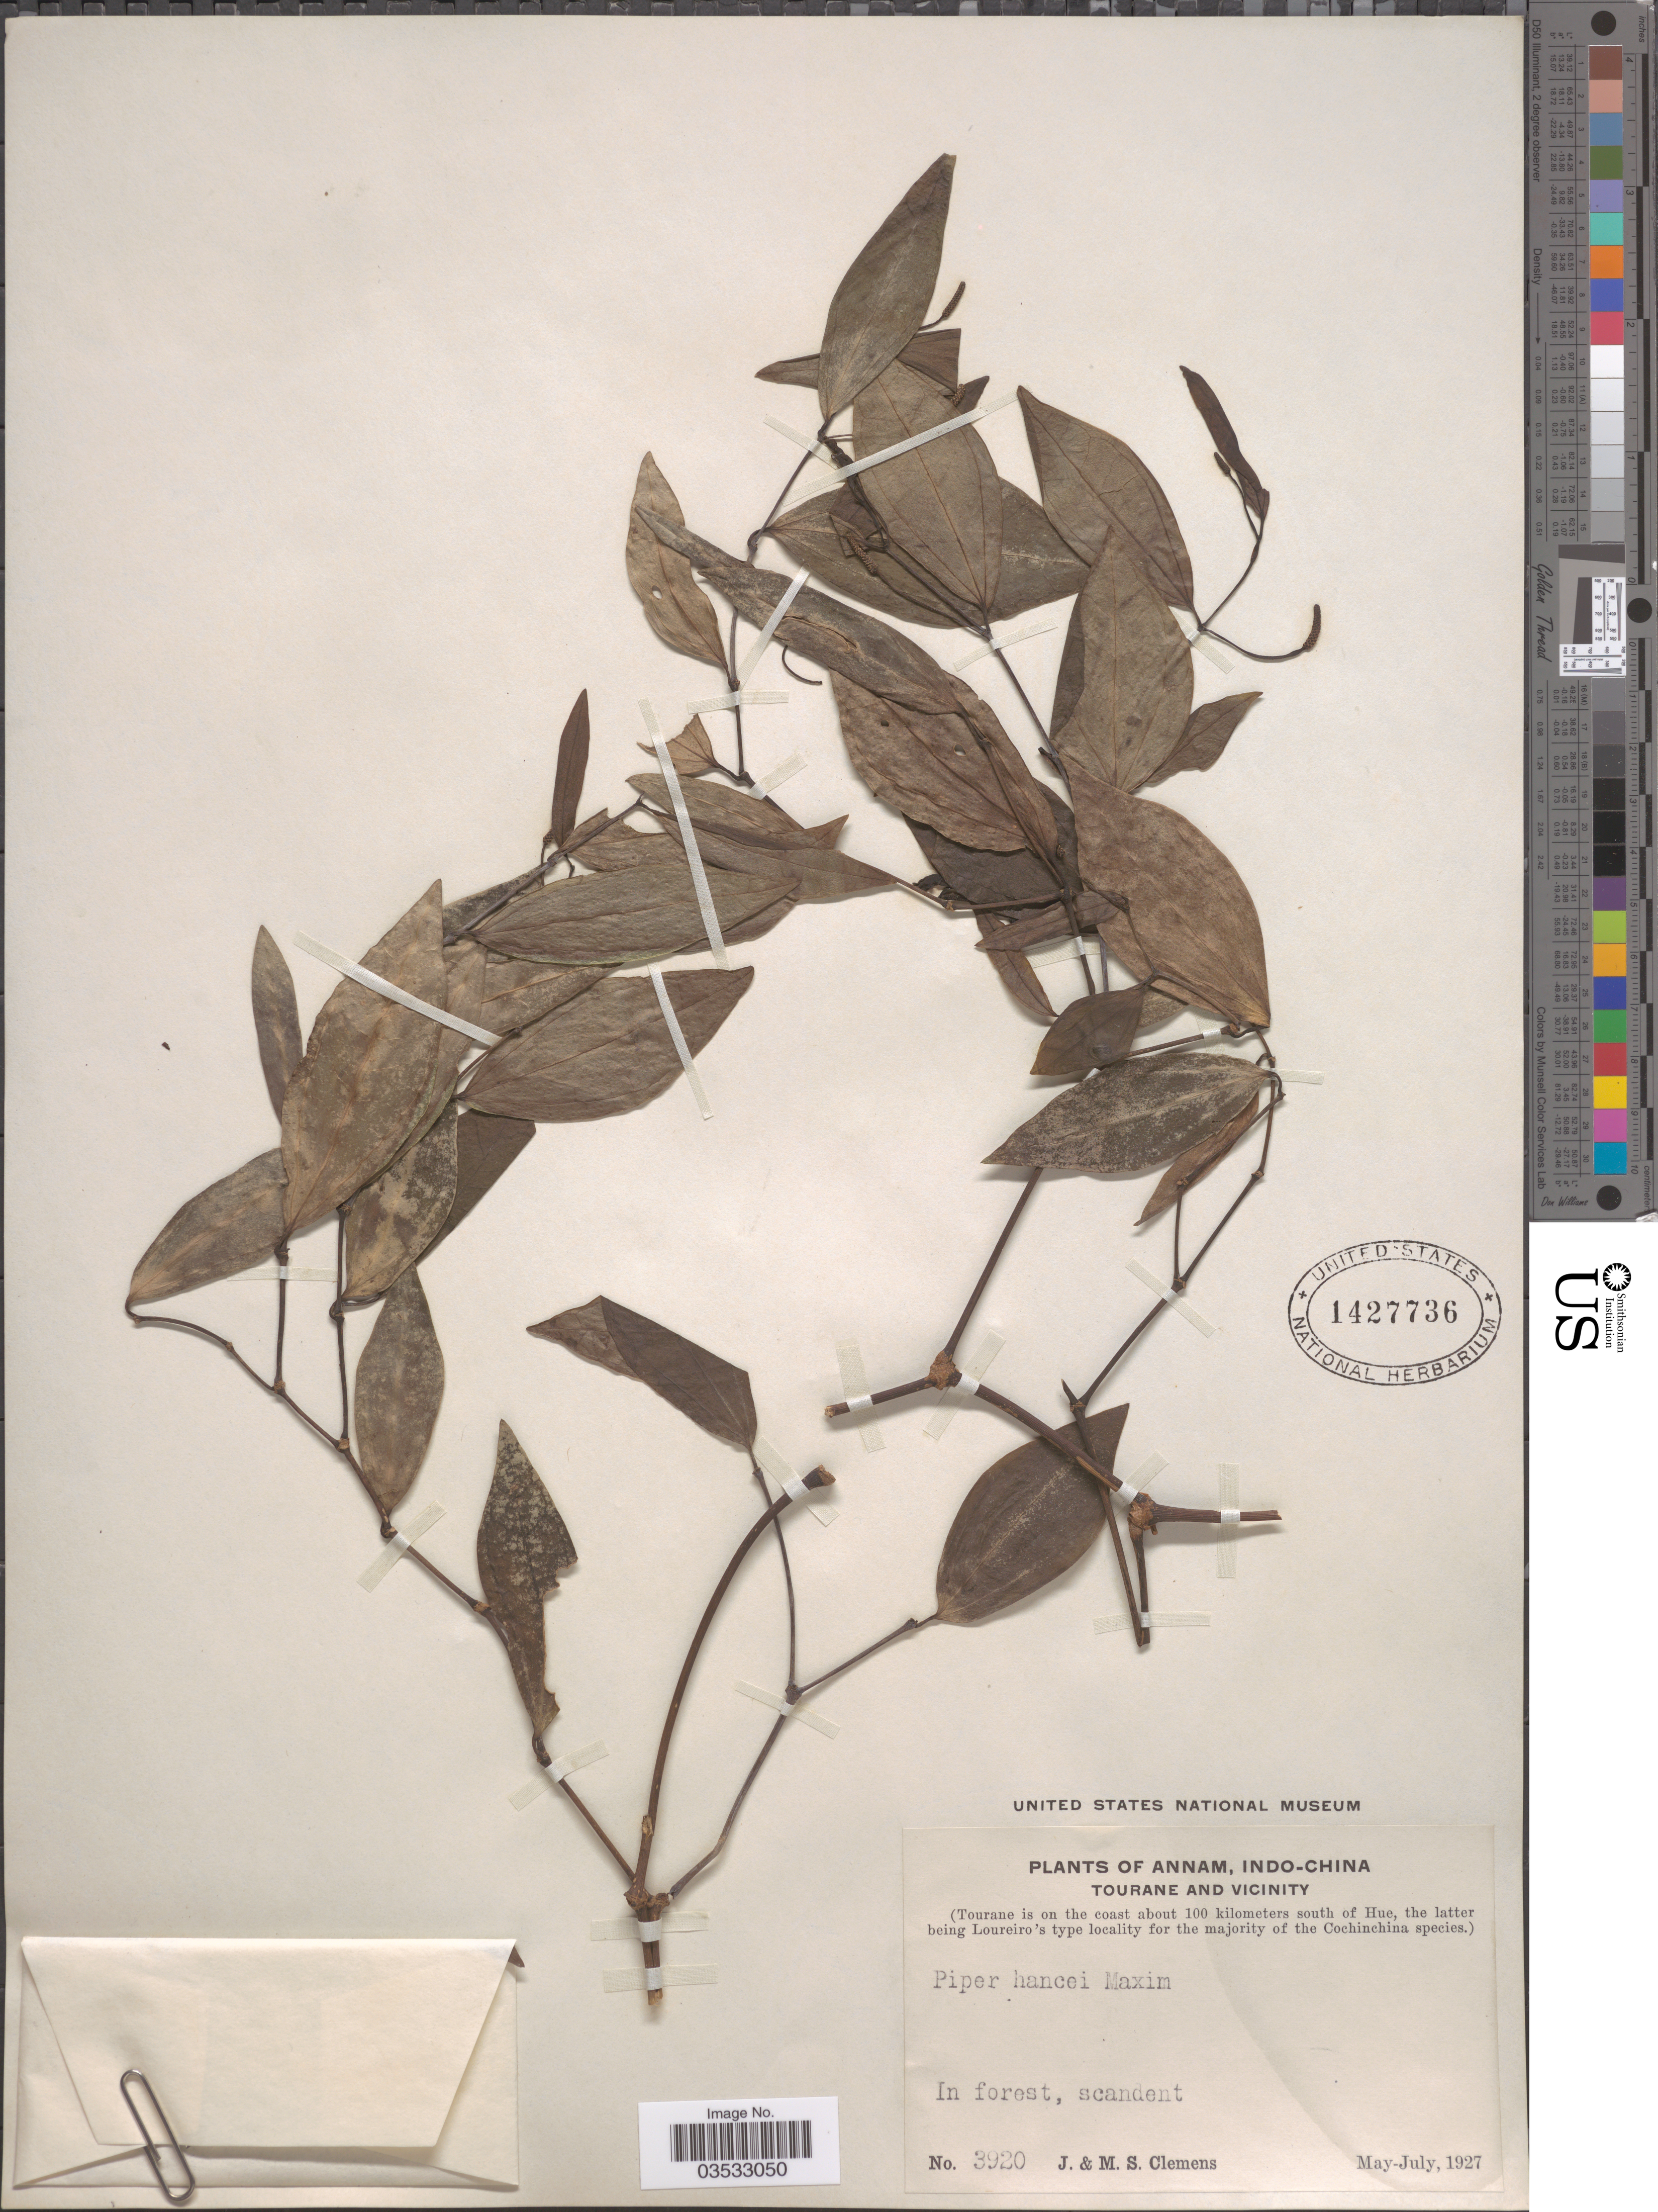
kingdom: Plantae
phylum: Tracheophyta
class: Magnoliopsida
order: Piperales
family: Piperaceae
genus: Piper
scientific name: Piper hancei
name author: Maxim.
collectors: J. Clemens & M. S. Clemens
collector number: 3920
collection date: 1927-05/1927-07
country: Vietnam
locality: Annam, Indo-China. Tourane and vicinity. (Tourane is on the coast about 100 kilometers south of Hue).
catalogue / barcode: US 1427736